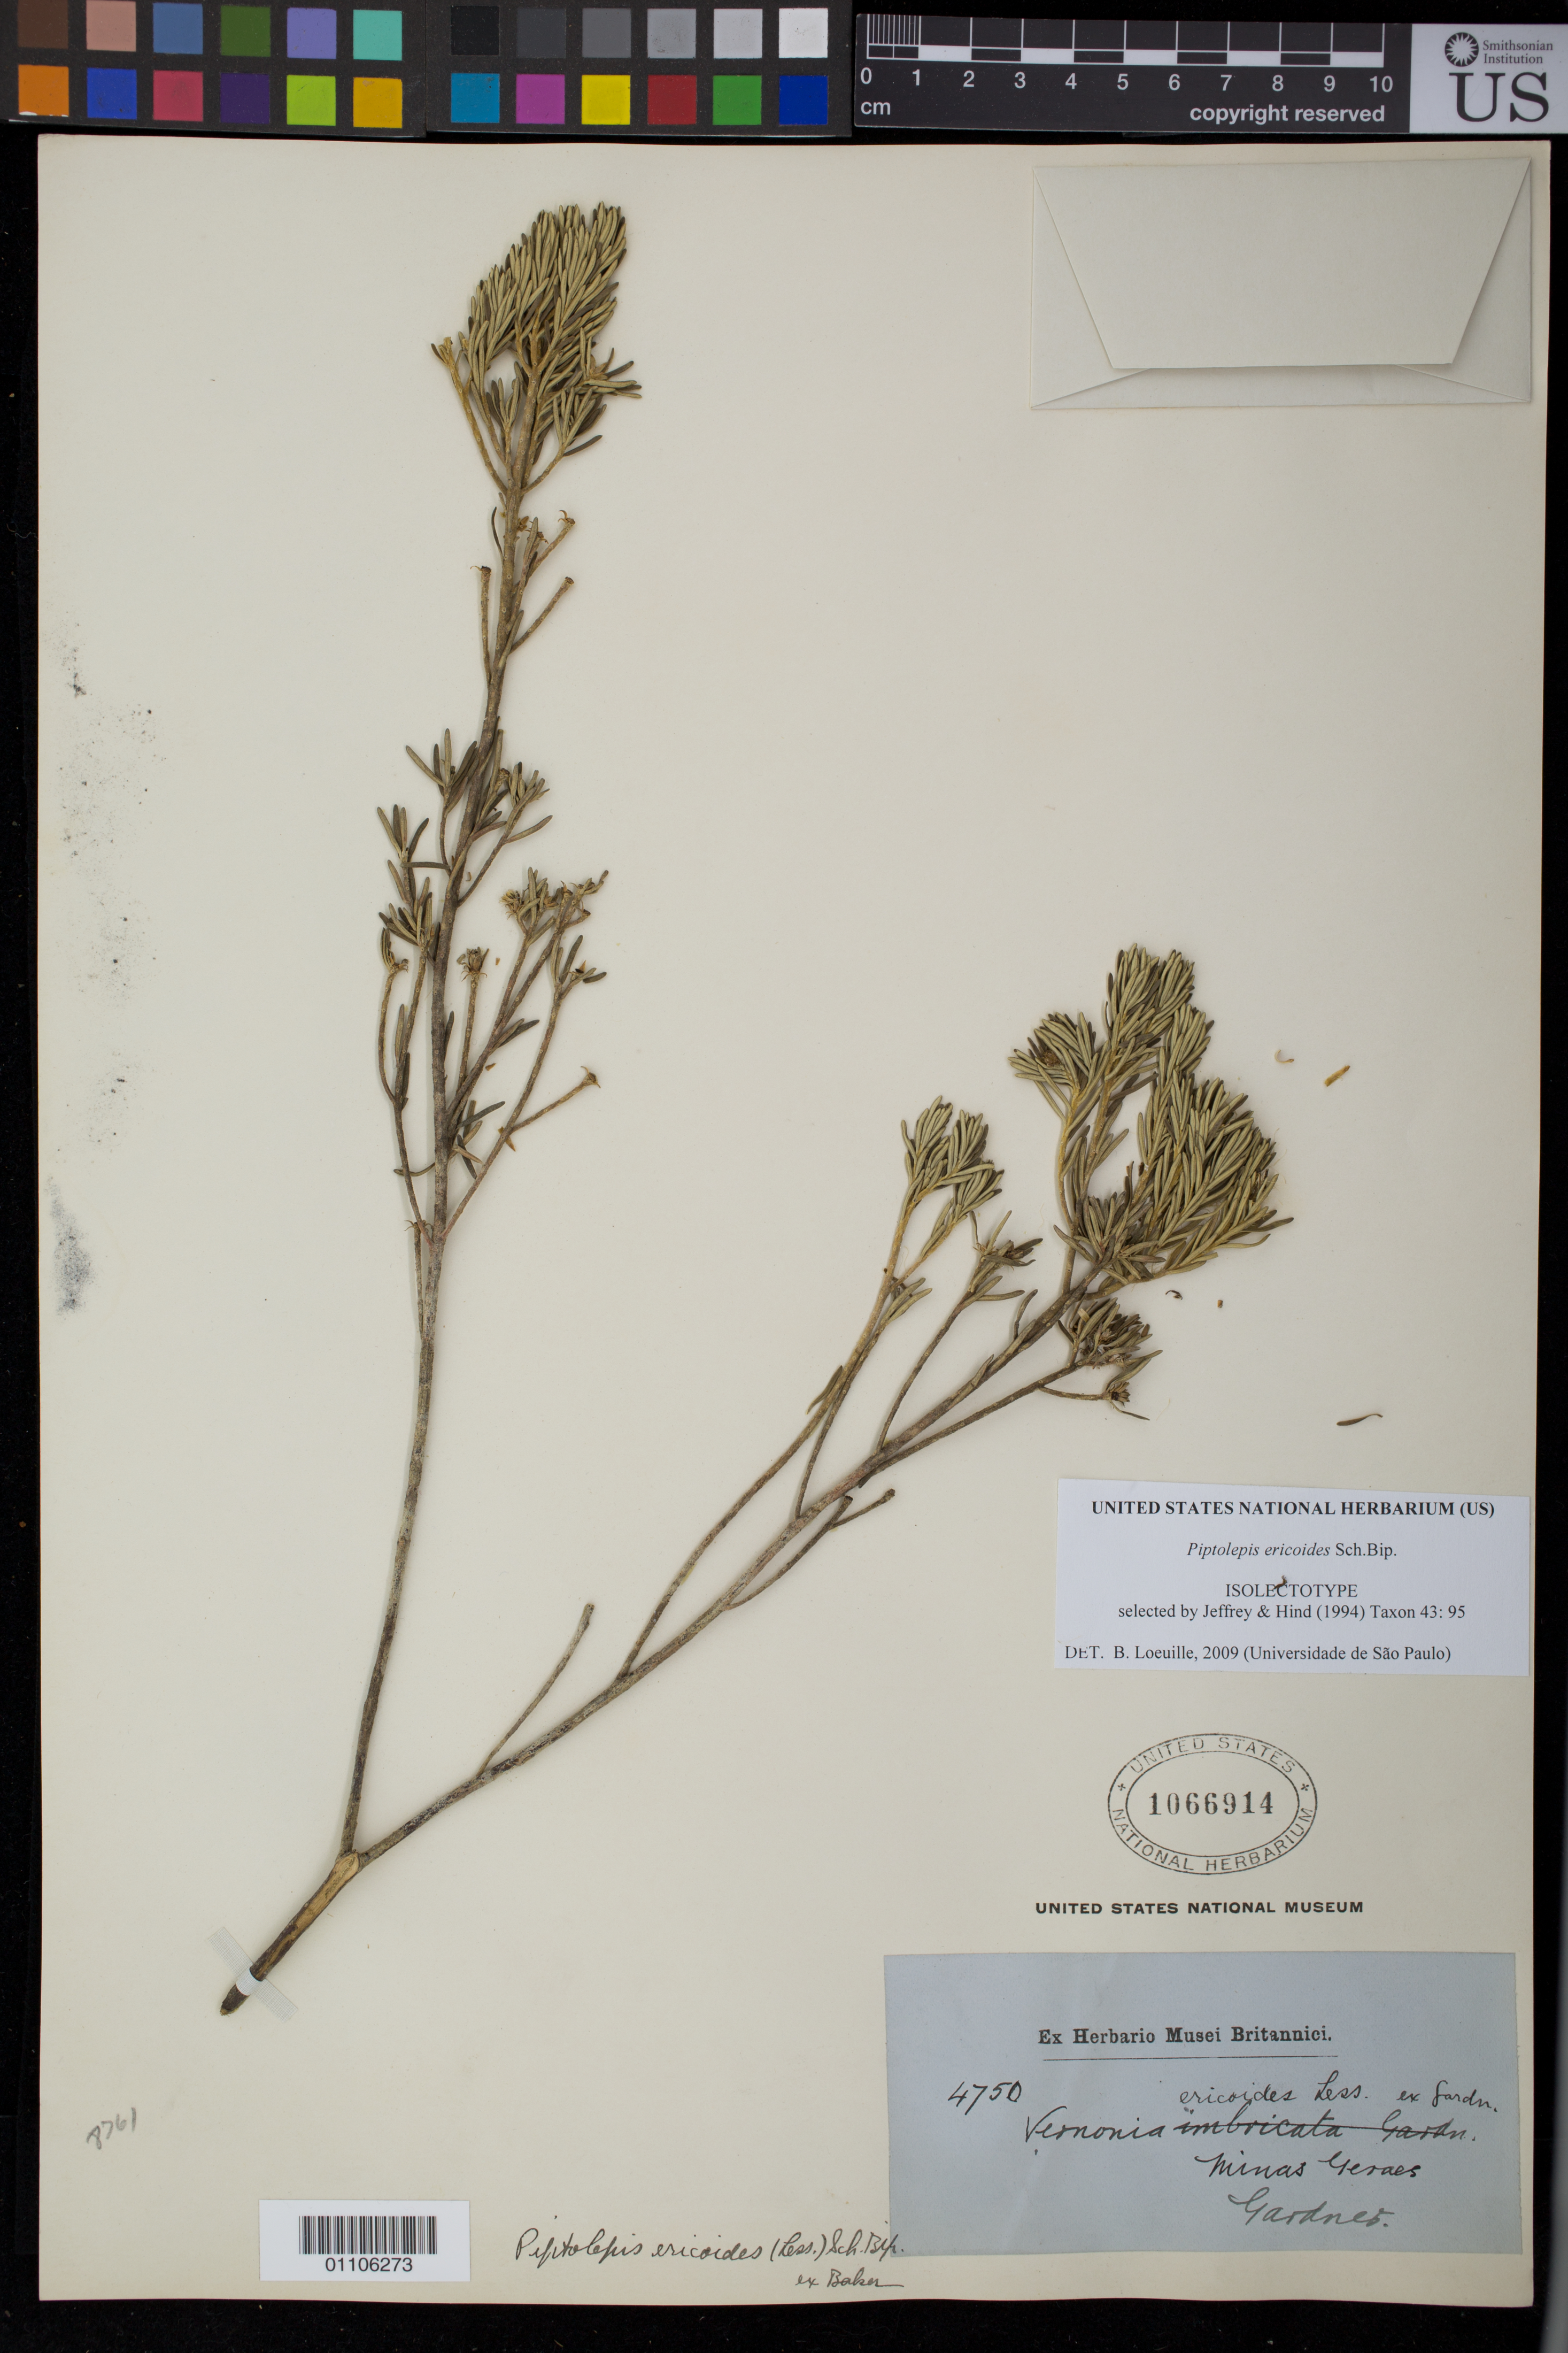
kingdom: Plantae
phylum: Tracheophyta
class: Magnoliopsida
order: Asterales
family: Asteraceae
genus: Piptolepis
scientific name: Piptolepis ericoides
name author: Sch. Bip.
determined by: Loeuille, B.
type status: Isolectotype; Syntype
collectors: G. Gardner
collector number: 4750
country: Brazil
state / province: Minas Gerais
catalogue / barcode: US 1066914